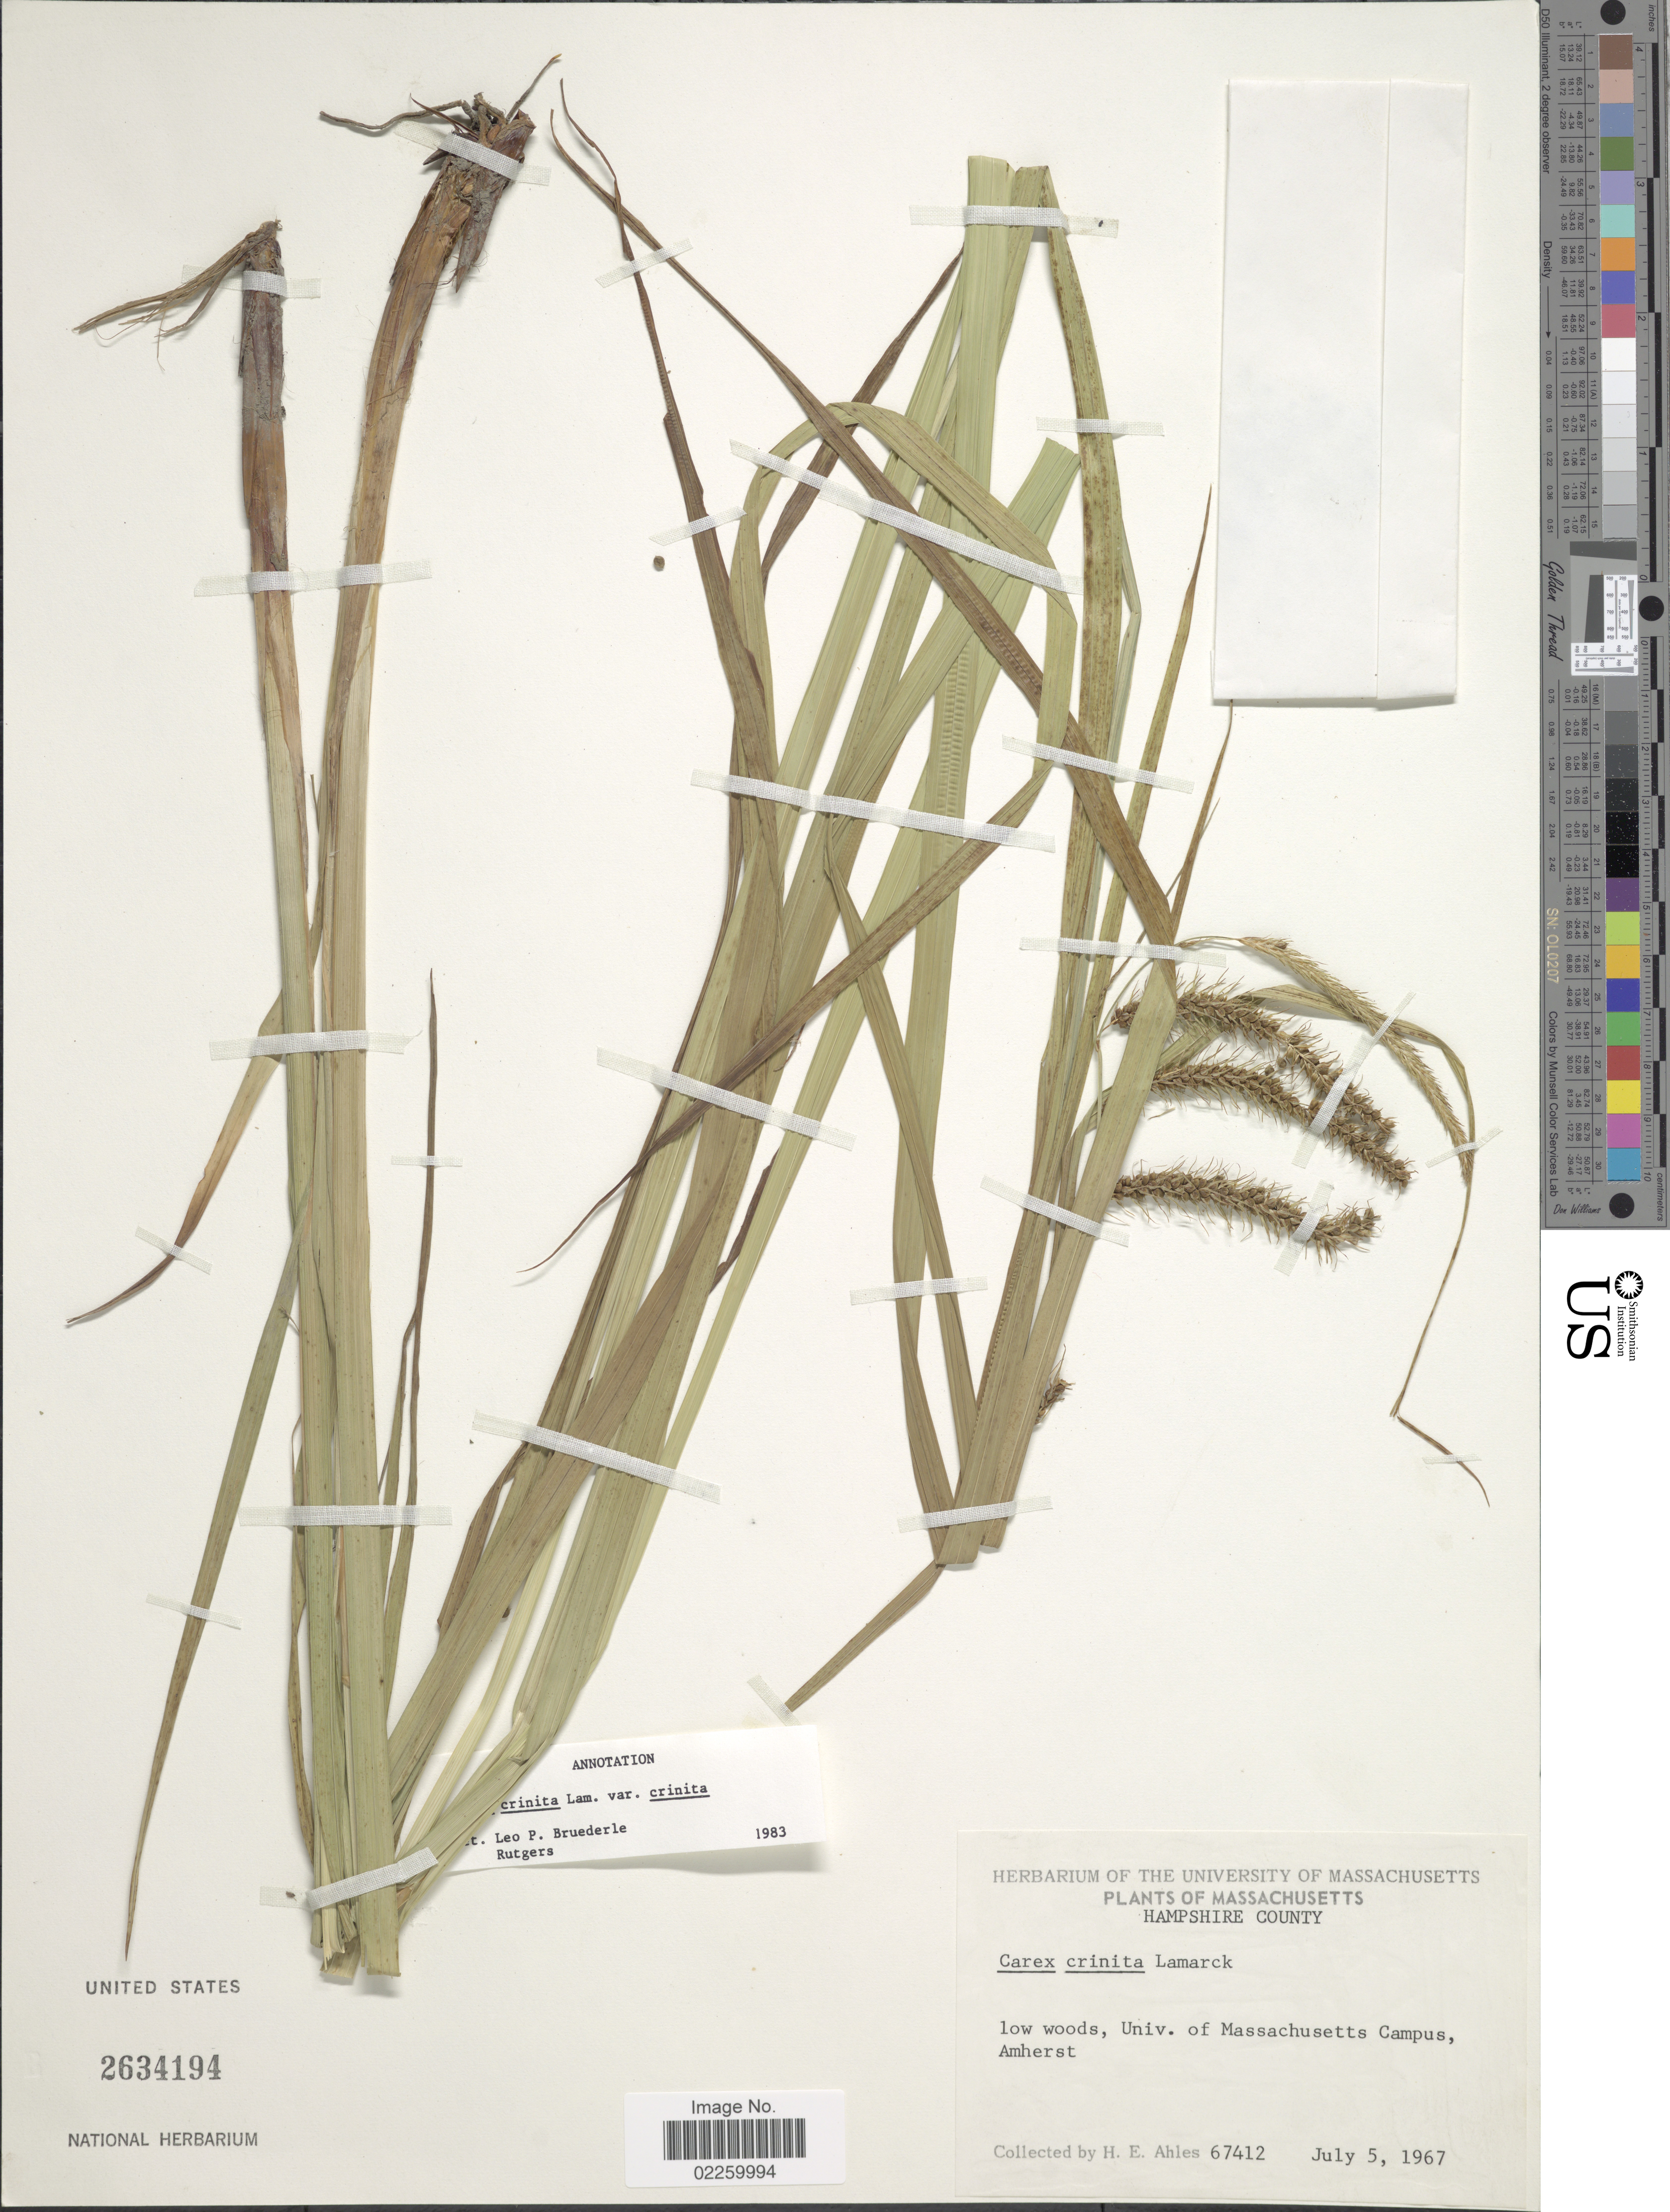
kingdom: Plantae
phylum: Tracheophyta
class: Liliopsida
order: Poales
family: Cyperaceae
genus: Carex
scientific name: Carex crinita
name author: Lam.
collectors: H. E. Ahles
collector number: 67412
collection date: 1967-07-05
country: United States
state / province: Massachusetts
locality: Hampshire County, low woods, Univ. of Massachusetts Camous, Amherst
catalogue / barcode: US 2634194